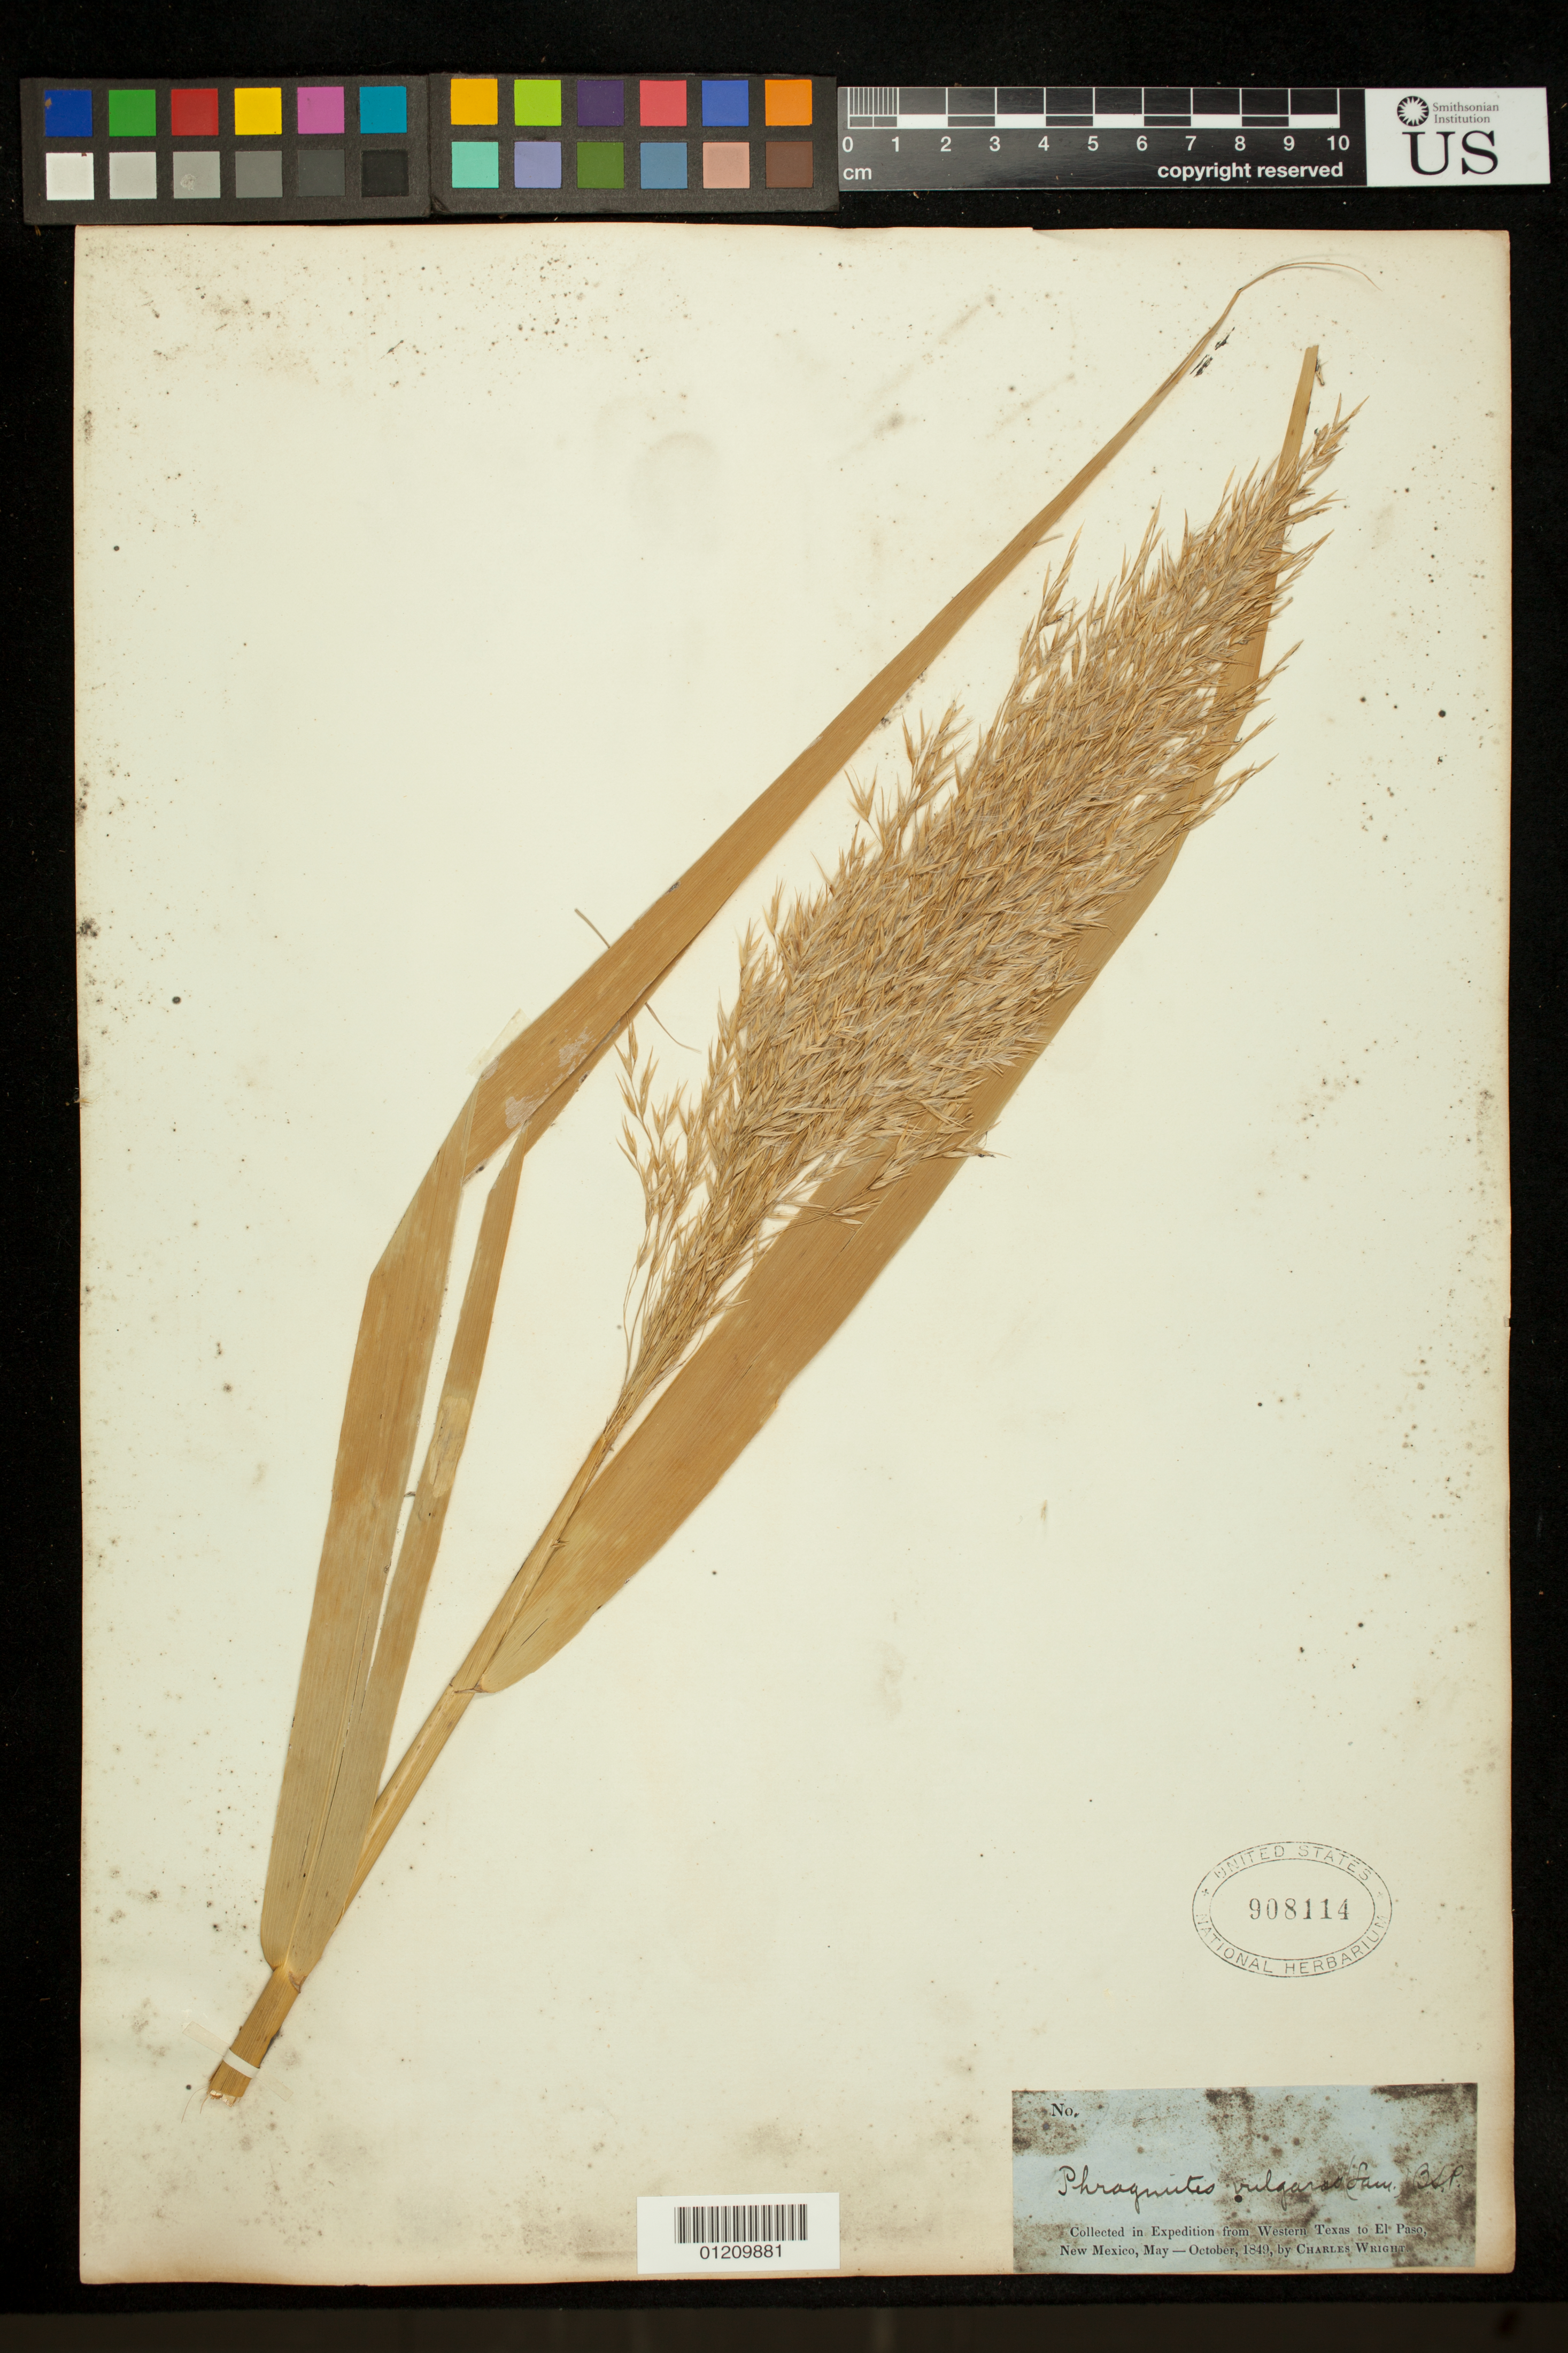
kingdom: Plantae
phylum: Tracheophyta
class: Liliopsida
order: Poales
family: Poaceae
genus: Phragmites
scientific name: Phragmites vulgaris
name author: (Lam.) Crép.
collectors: C. Wright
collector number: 768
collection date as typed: May 1849 to -- Oct 1849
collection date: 1849-05/1849-10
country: United States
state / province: New Mexico / Texas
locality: W Texas to El Paso, New Mexico.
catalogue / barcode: US 908114